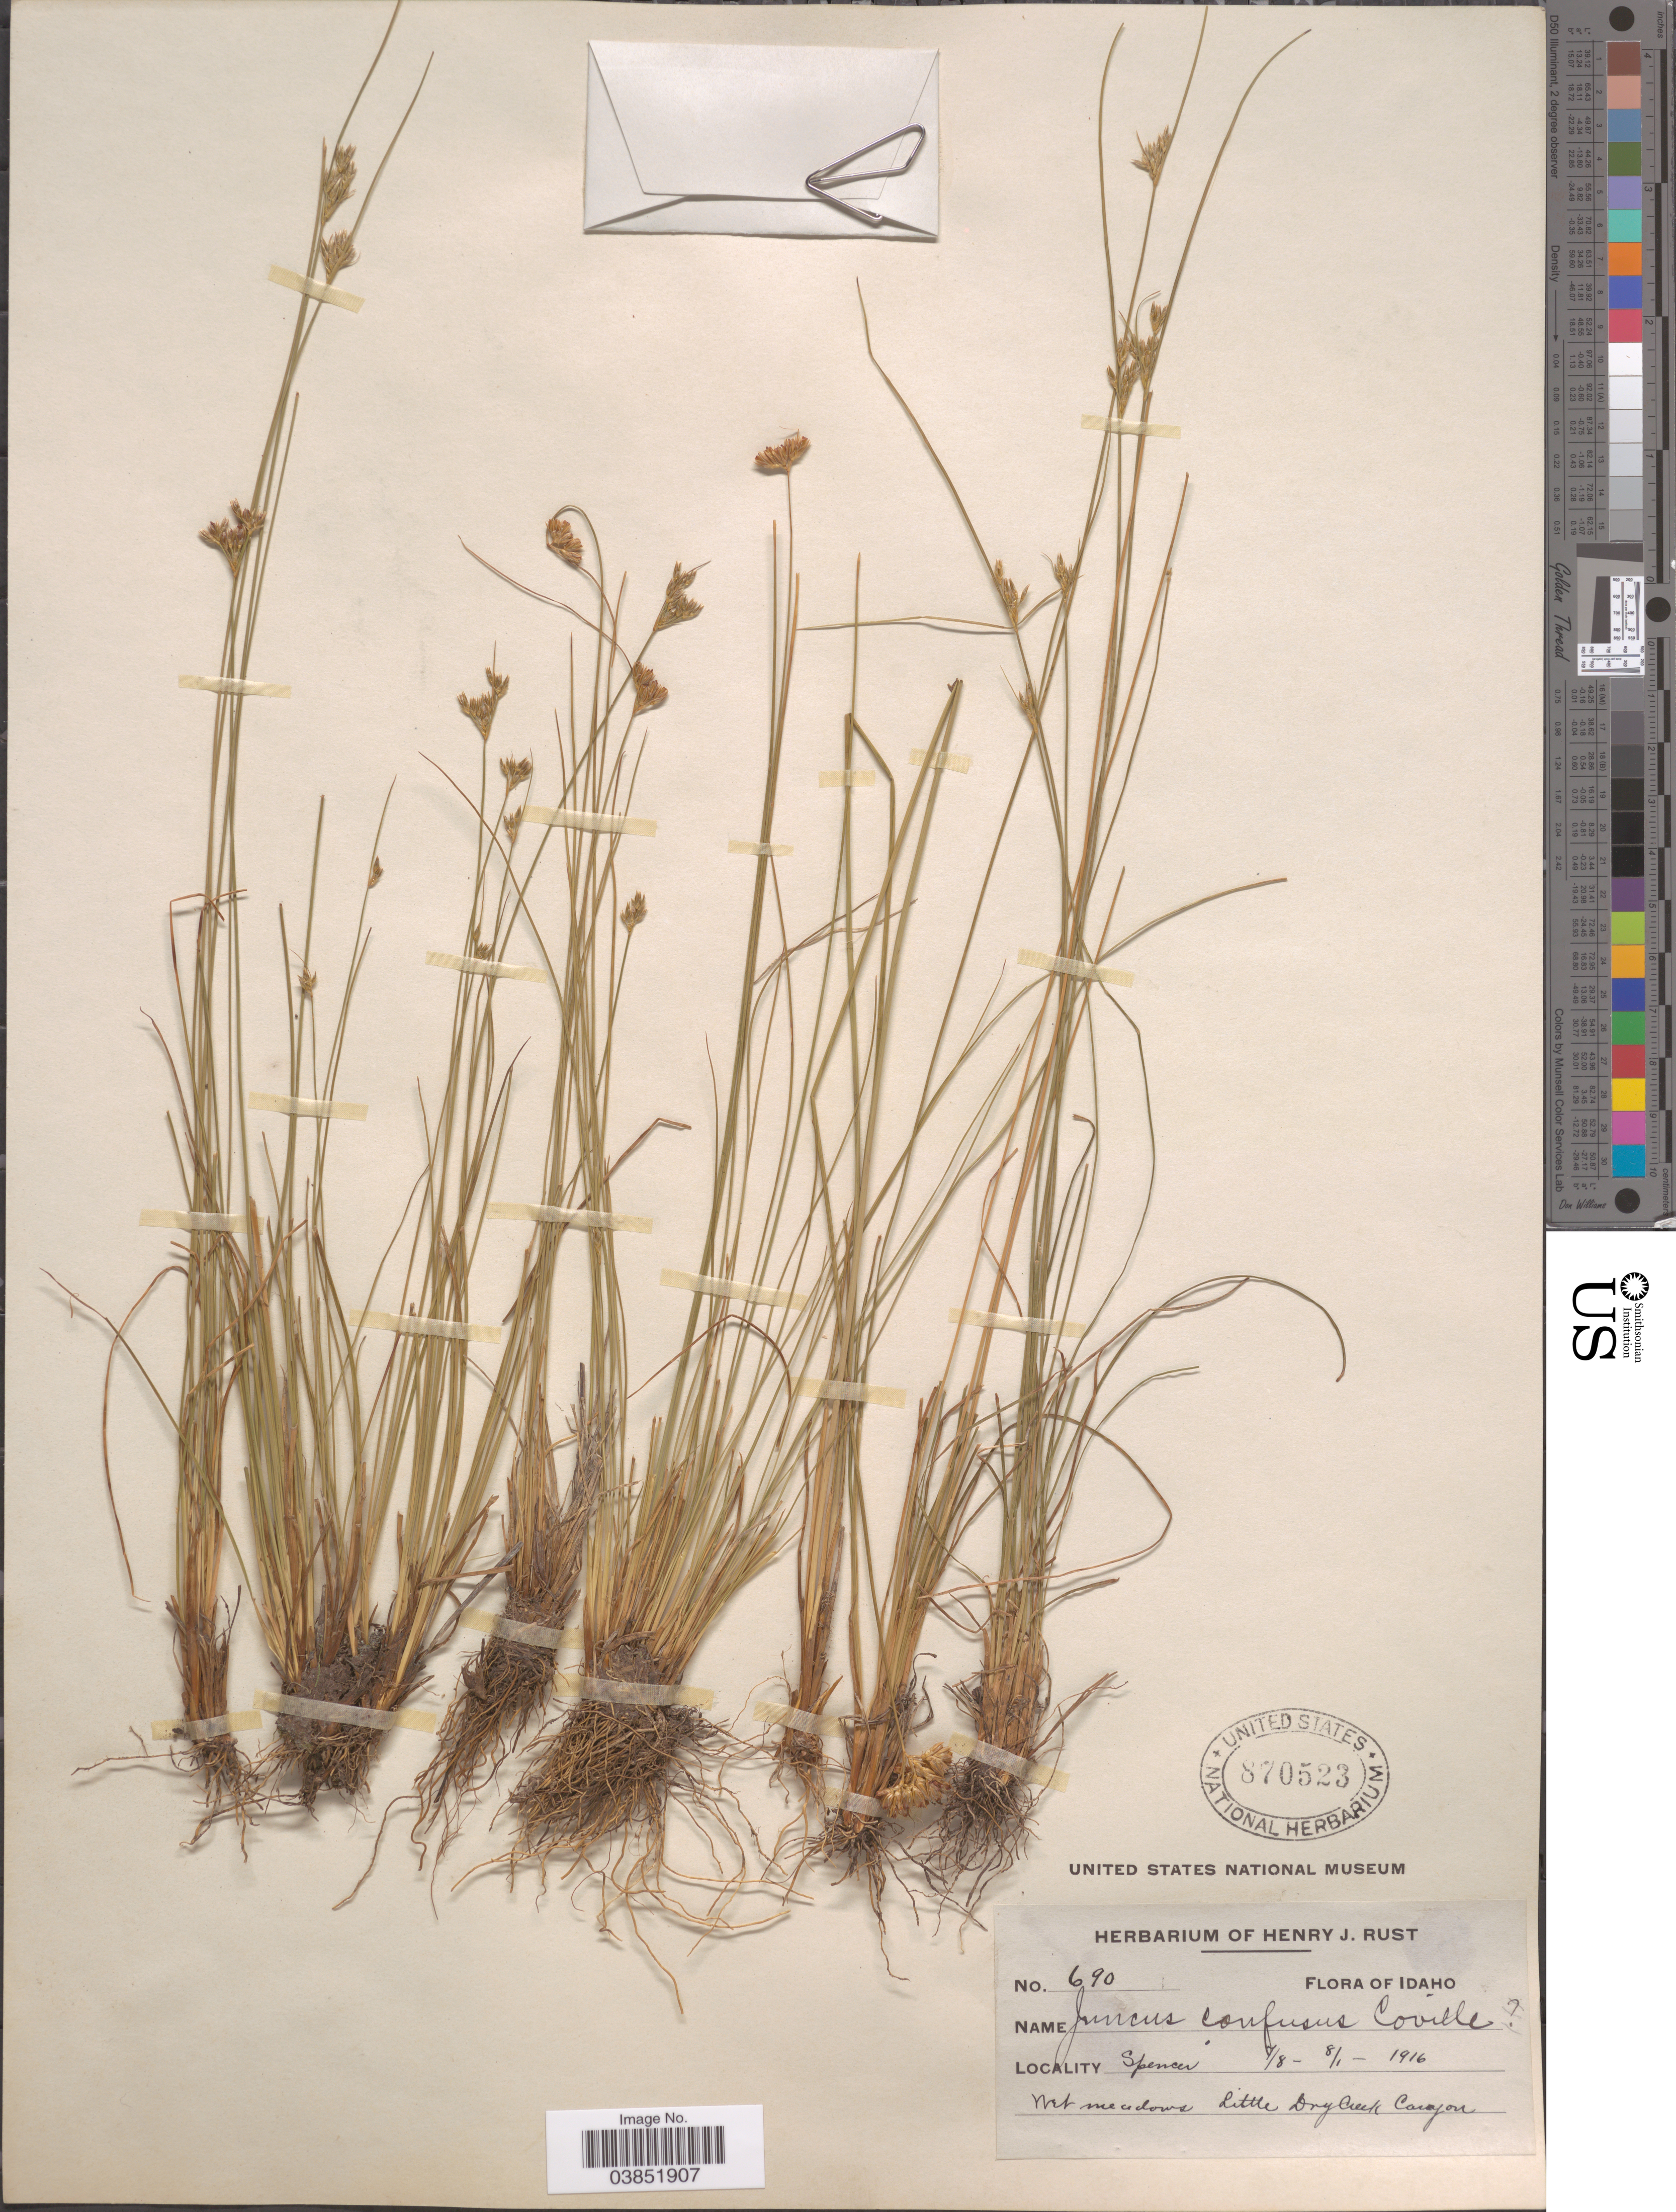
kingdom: Plantae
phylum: Tracheophyta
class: Liliopsida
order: Poales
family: Juncaceae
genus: Juncus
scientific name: Juncus confusus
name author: Coville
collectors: ex herb. Henry J. Rust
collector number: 690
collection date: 1916-07-08/1916-08-01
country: United States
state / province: Idaho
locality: Spencer. Wet meadows Little Dry Creek Canyon.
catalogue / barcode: US 870523